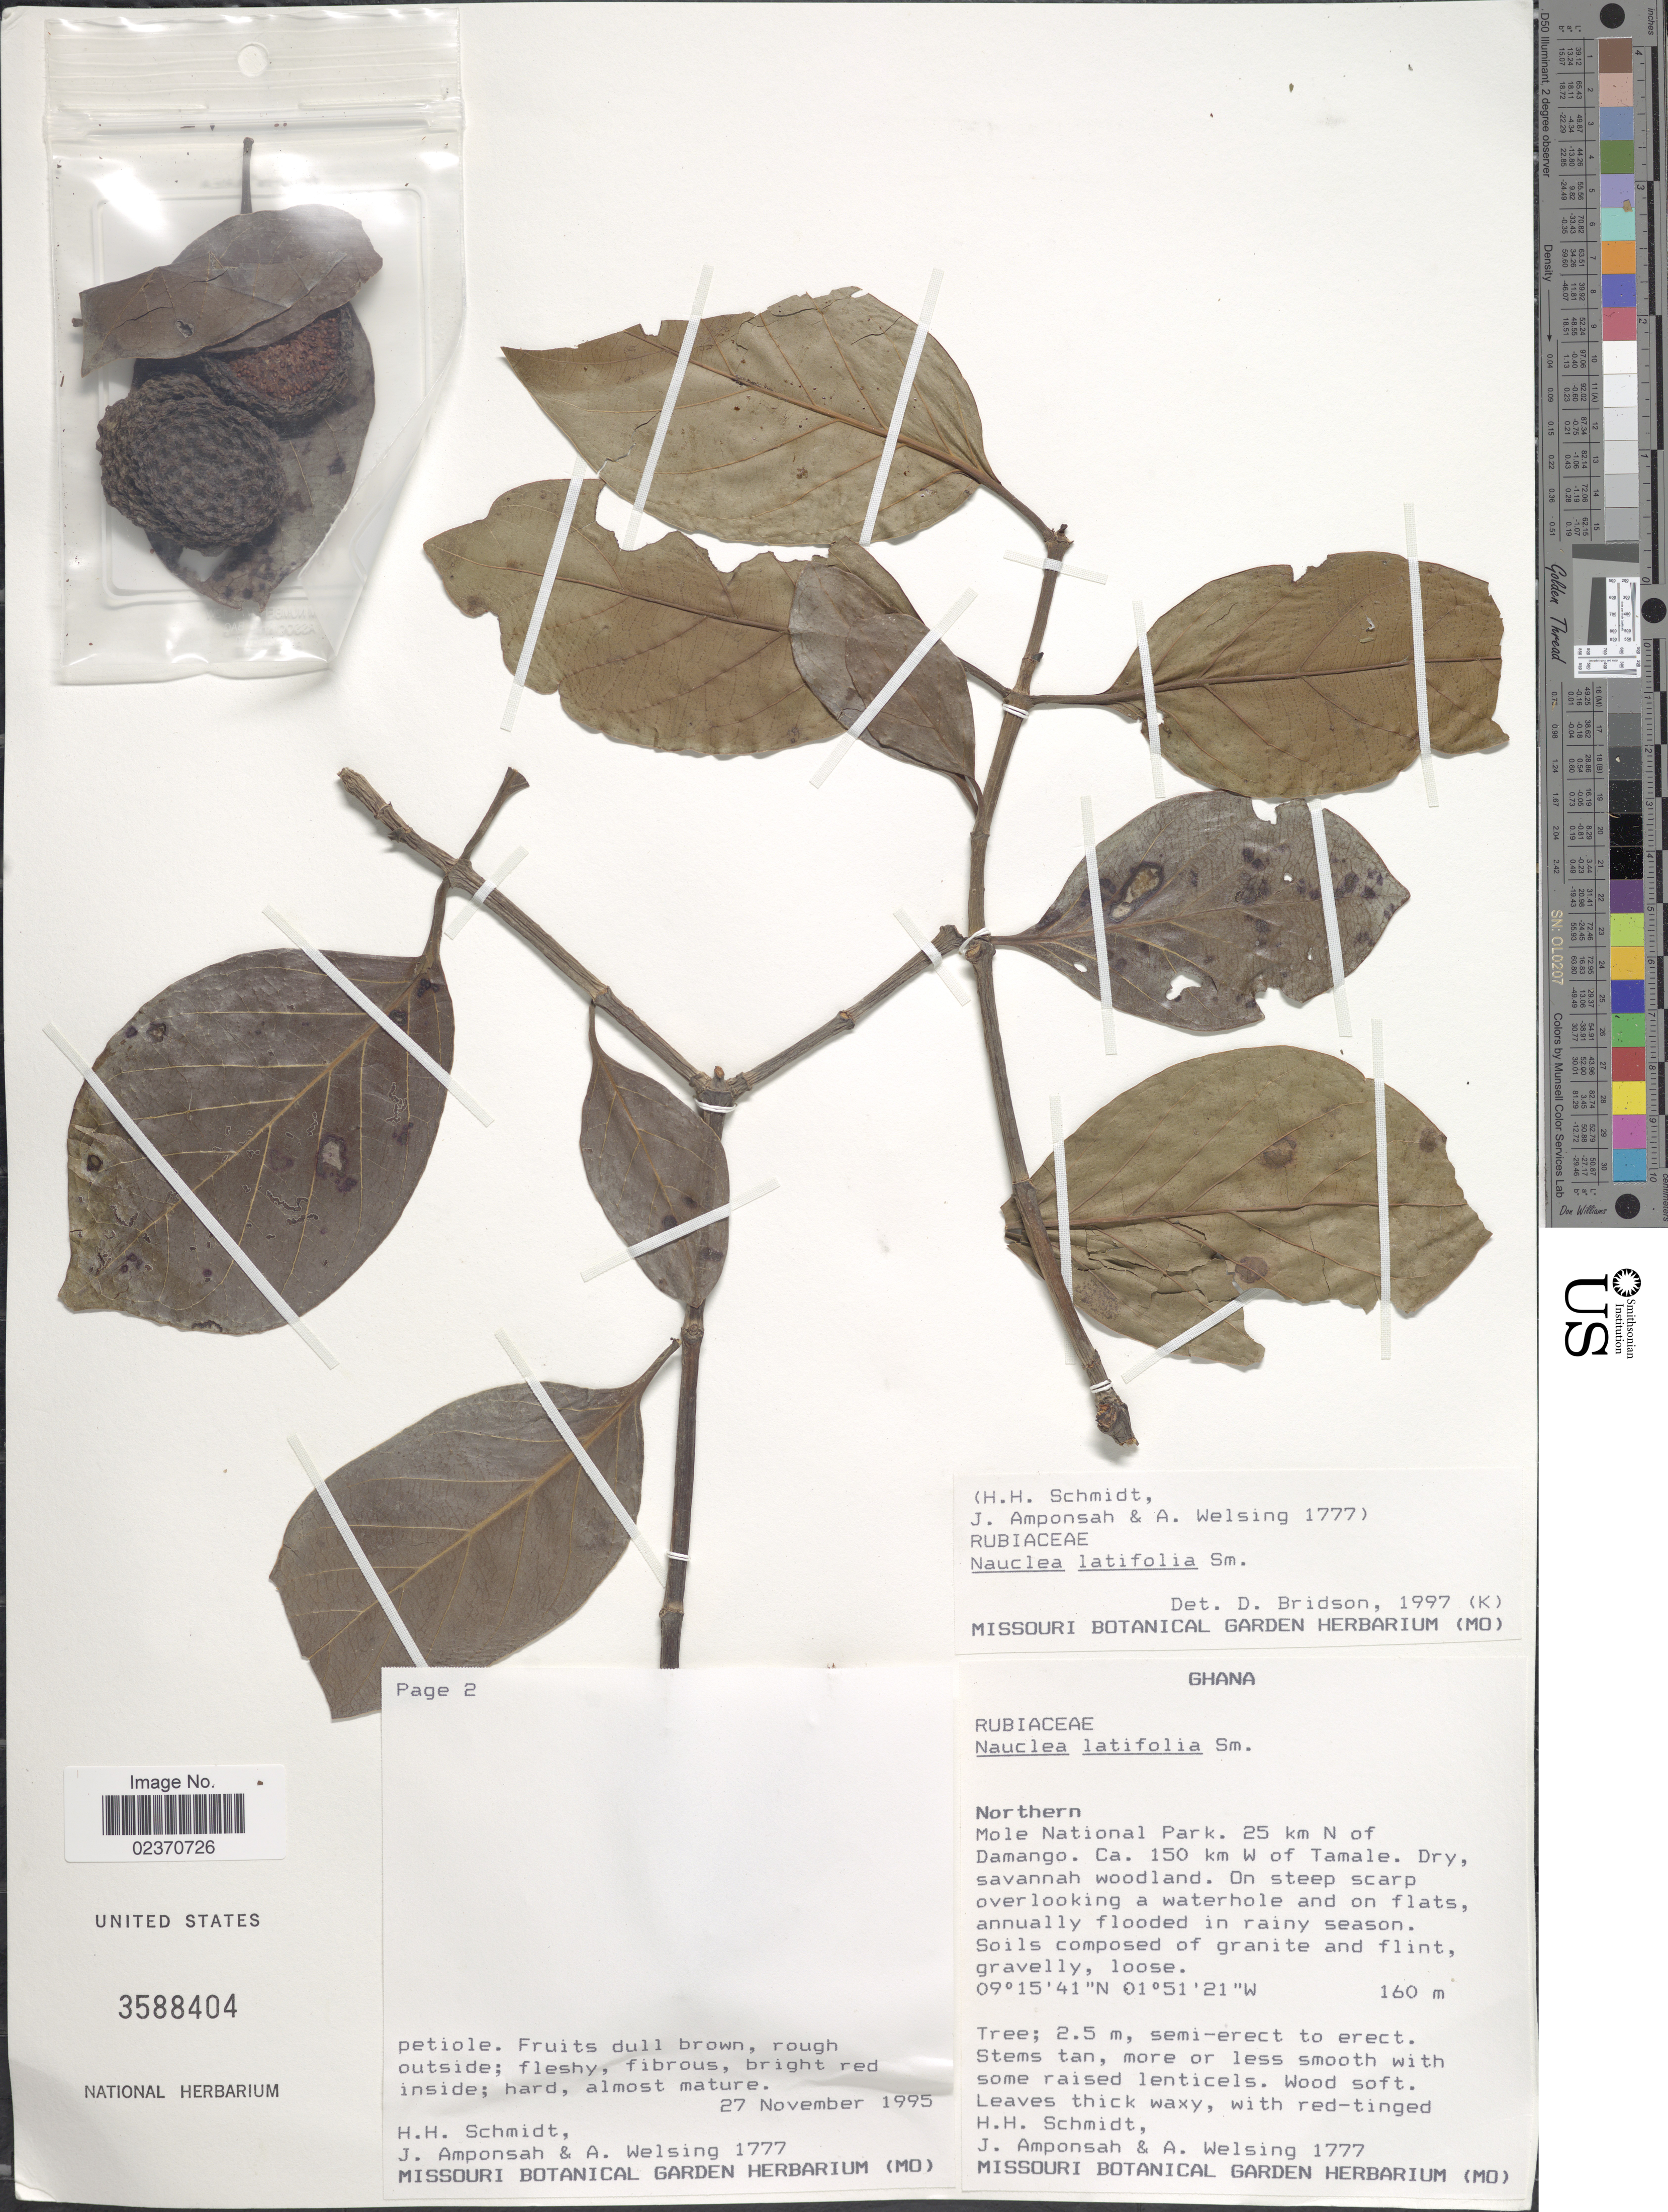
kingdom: Plantae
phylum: Tracheophyta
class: Magnoliopsida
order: Gentianales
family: Rubiaceae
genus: Nauclea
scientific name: Nauclea latifolia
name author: Blanco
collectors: H. H. Schmidt, J. Amponsah & A. Welsing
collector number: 1777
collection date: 1995-11-27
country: Ghana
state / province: Northern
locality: Northern, Mole National Park, 25 km N of Damango, 150 km W of Tamale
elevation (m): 160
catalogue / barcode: US 3588404